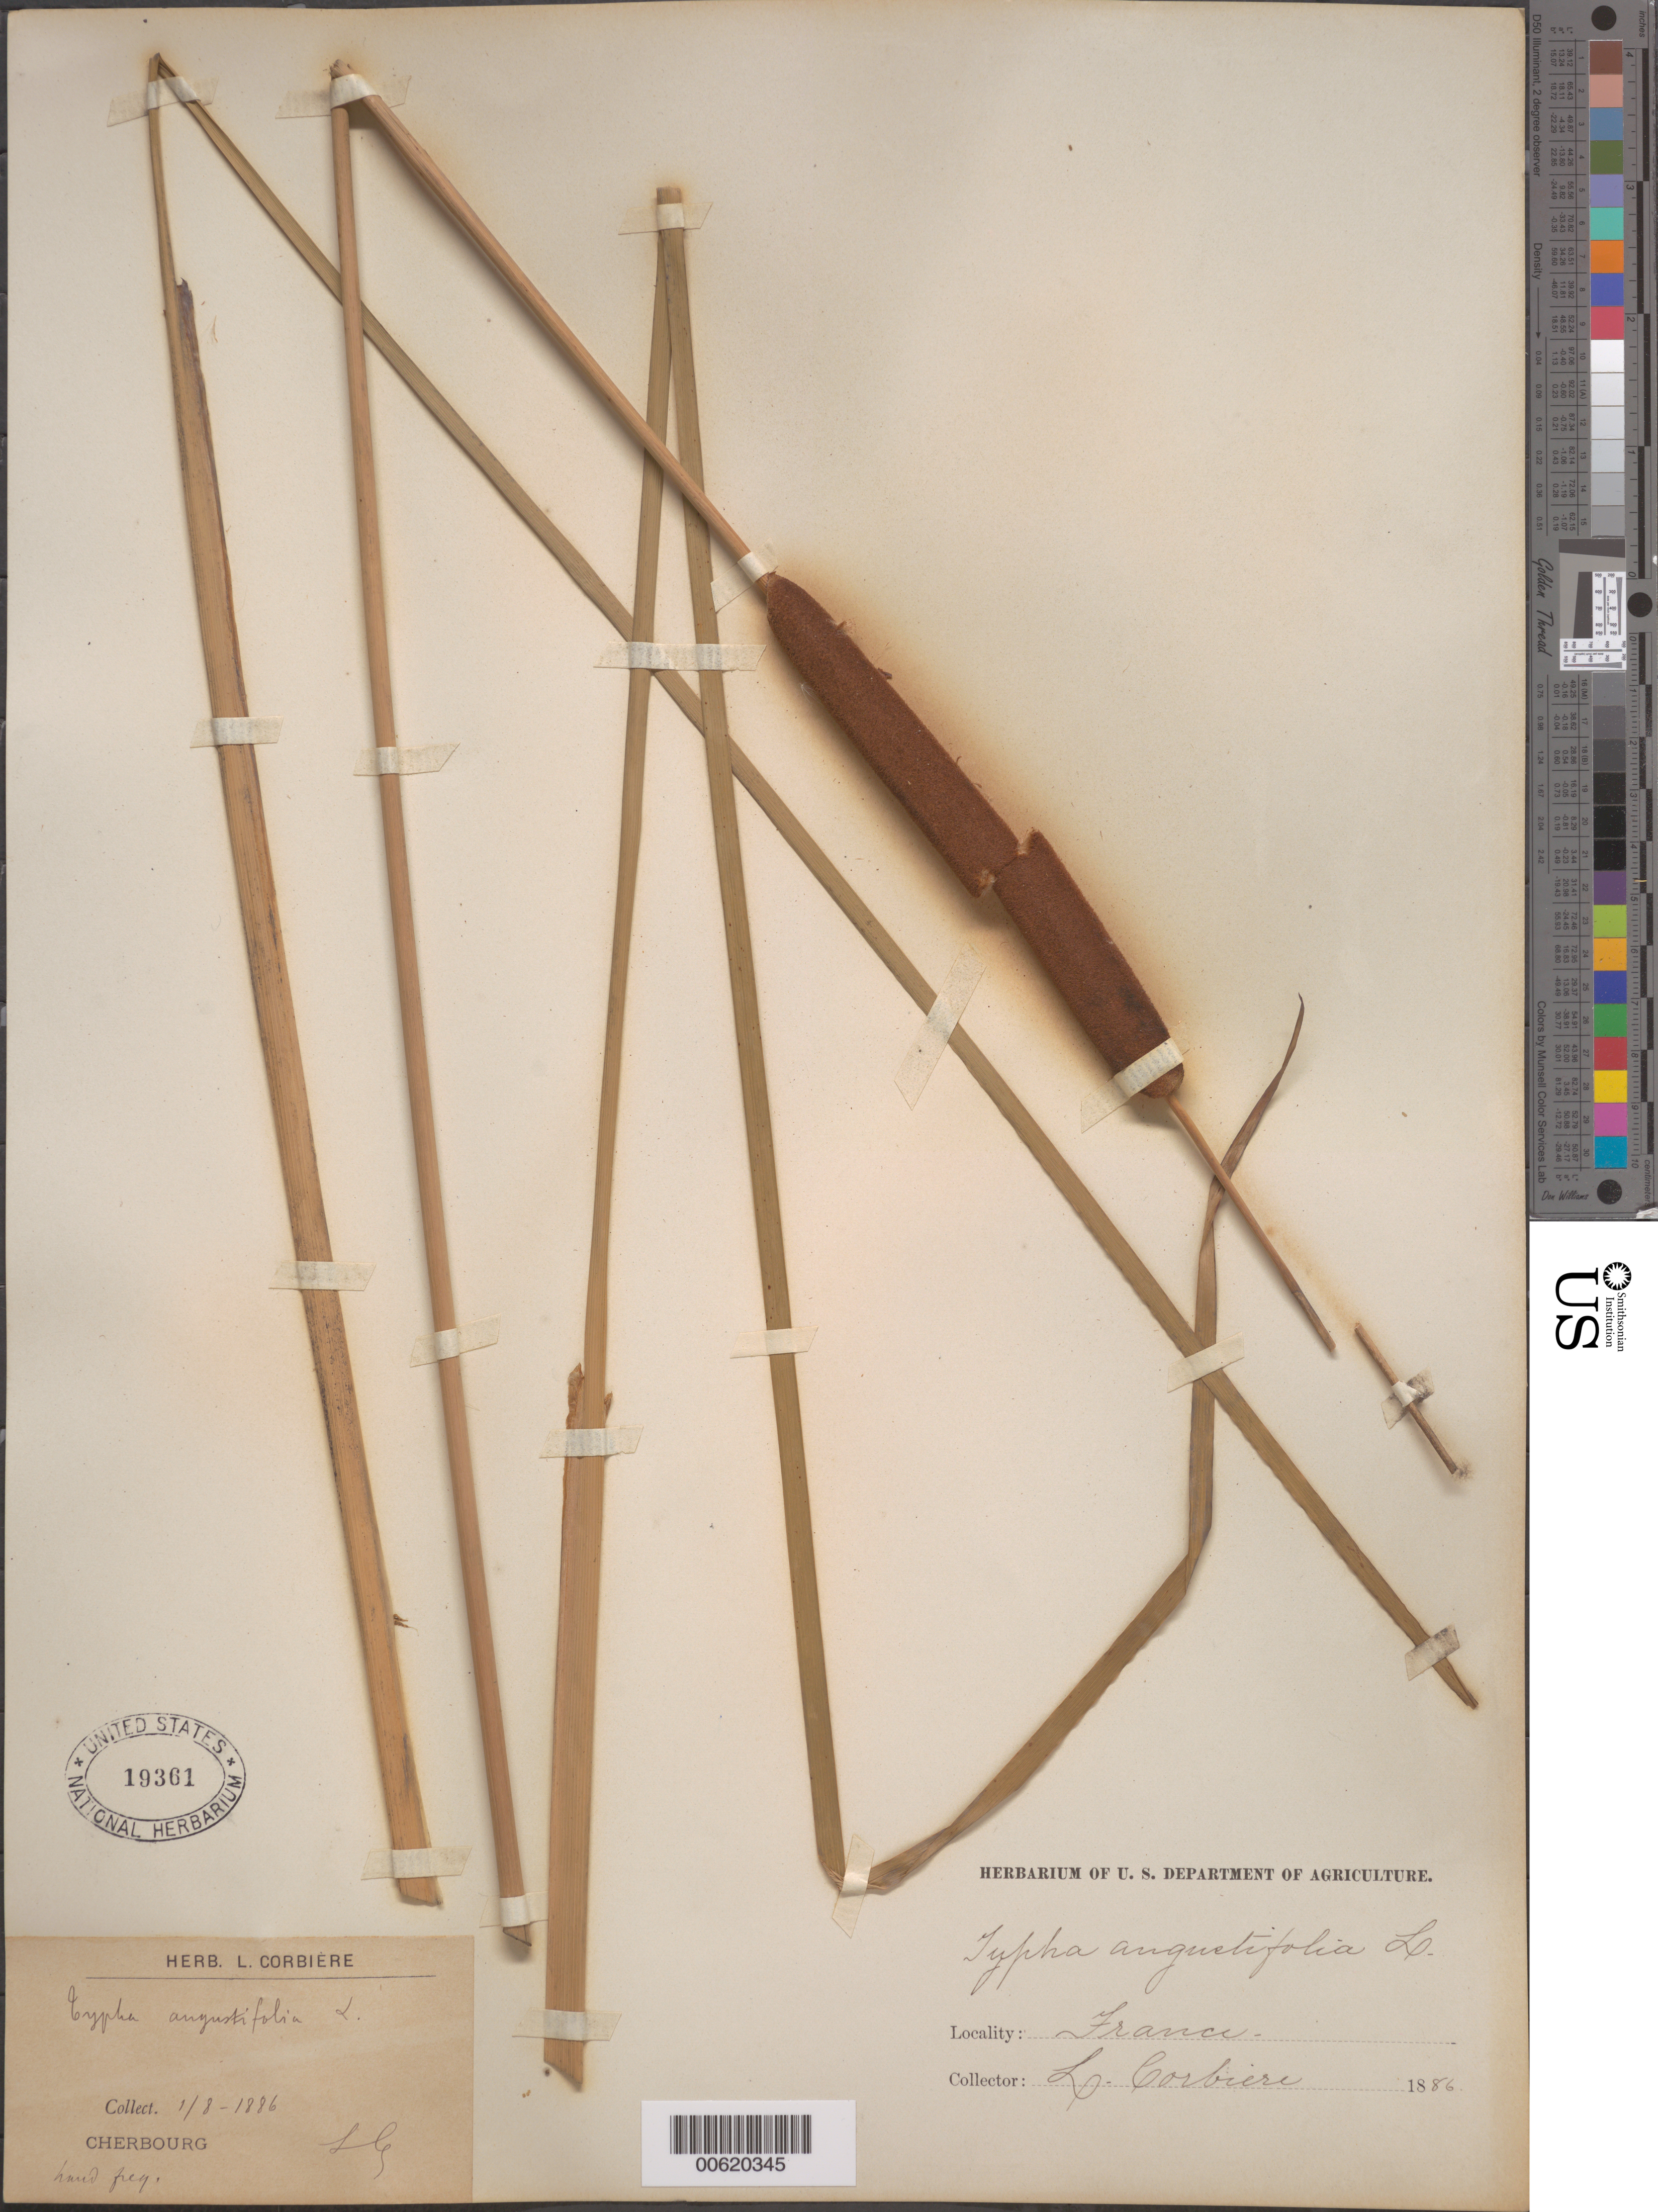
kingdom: Plantae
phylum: Tracheophyta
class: Liliopsida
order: Poales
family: Typhaceae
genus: Typha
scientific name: Typha angustifolia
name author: L.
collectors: L. Corbière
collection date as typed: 01 Aug 1886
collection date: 1886-08-01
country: France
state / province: Normandie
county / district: Manche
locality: Cherbourg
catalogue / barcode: US 19361